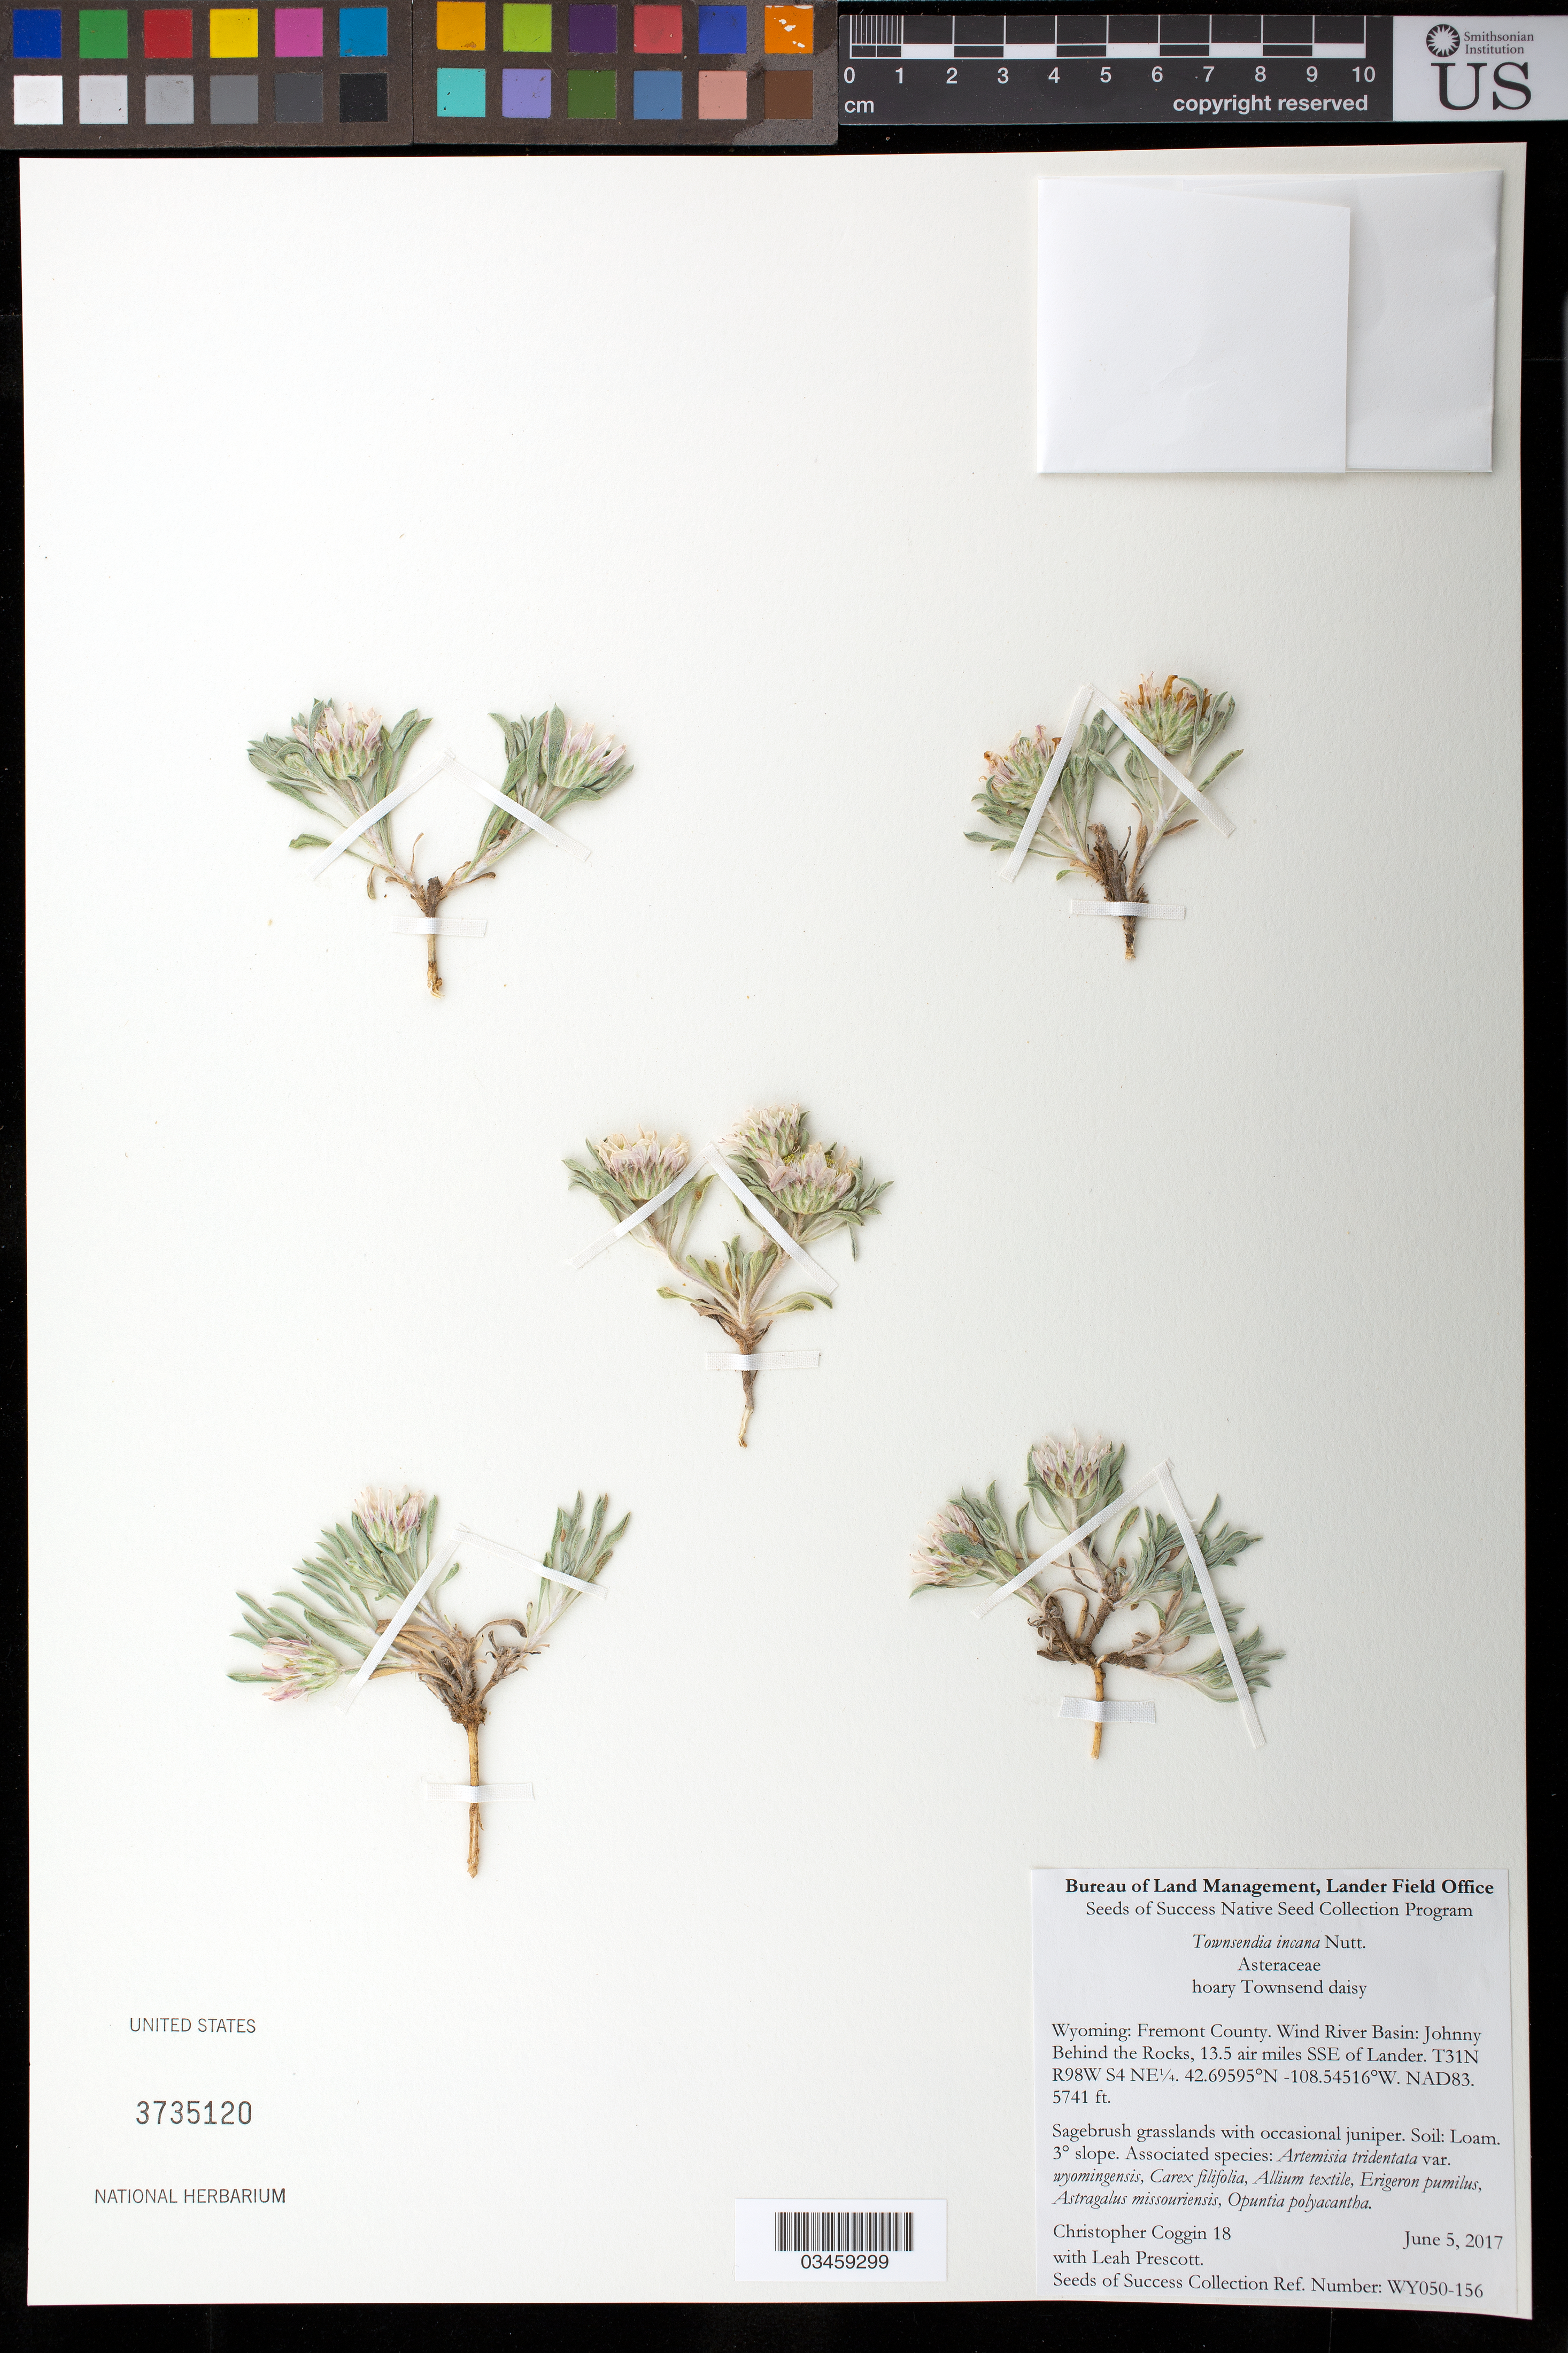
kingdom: Plantae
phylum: Tracheophyta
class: Magnoliopsida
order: Asterales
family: Asteraceae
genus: Townsendia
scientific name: Townsendia incana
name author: Nutt.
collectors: C. Coggin & L. Prescott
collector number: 18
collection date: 2017-06-05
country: United States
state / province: Wyoming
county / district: Fremont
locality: Wind River Basin, Johnny Behind the Rocks, 13.5 air mi. SSE of Lander T31N R98W S4 NE1/4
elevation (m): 1750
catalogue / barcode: US 3735120